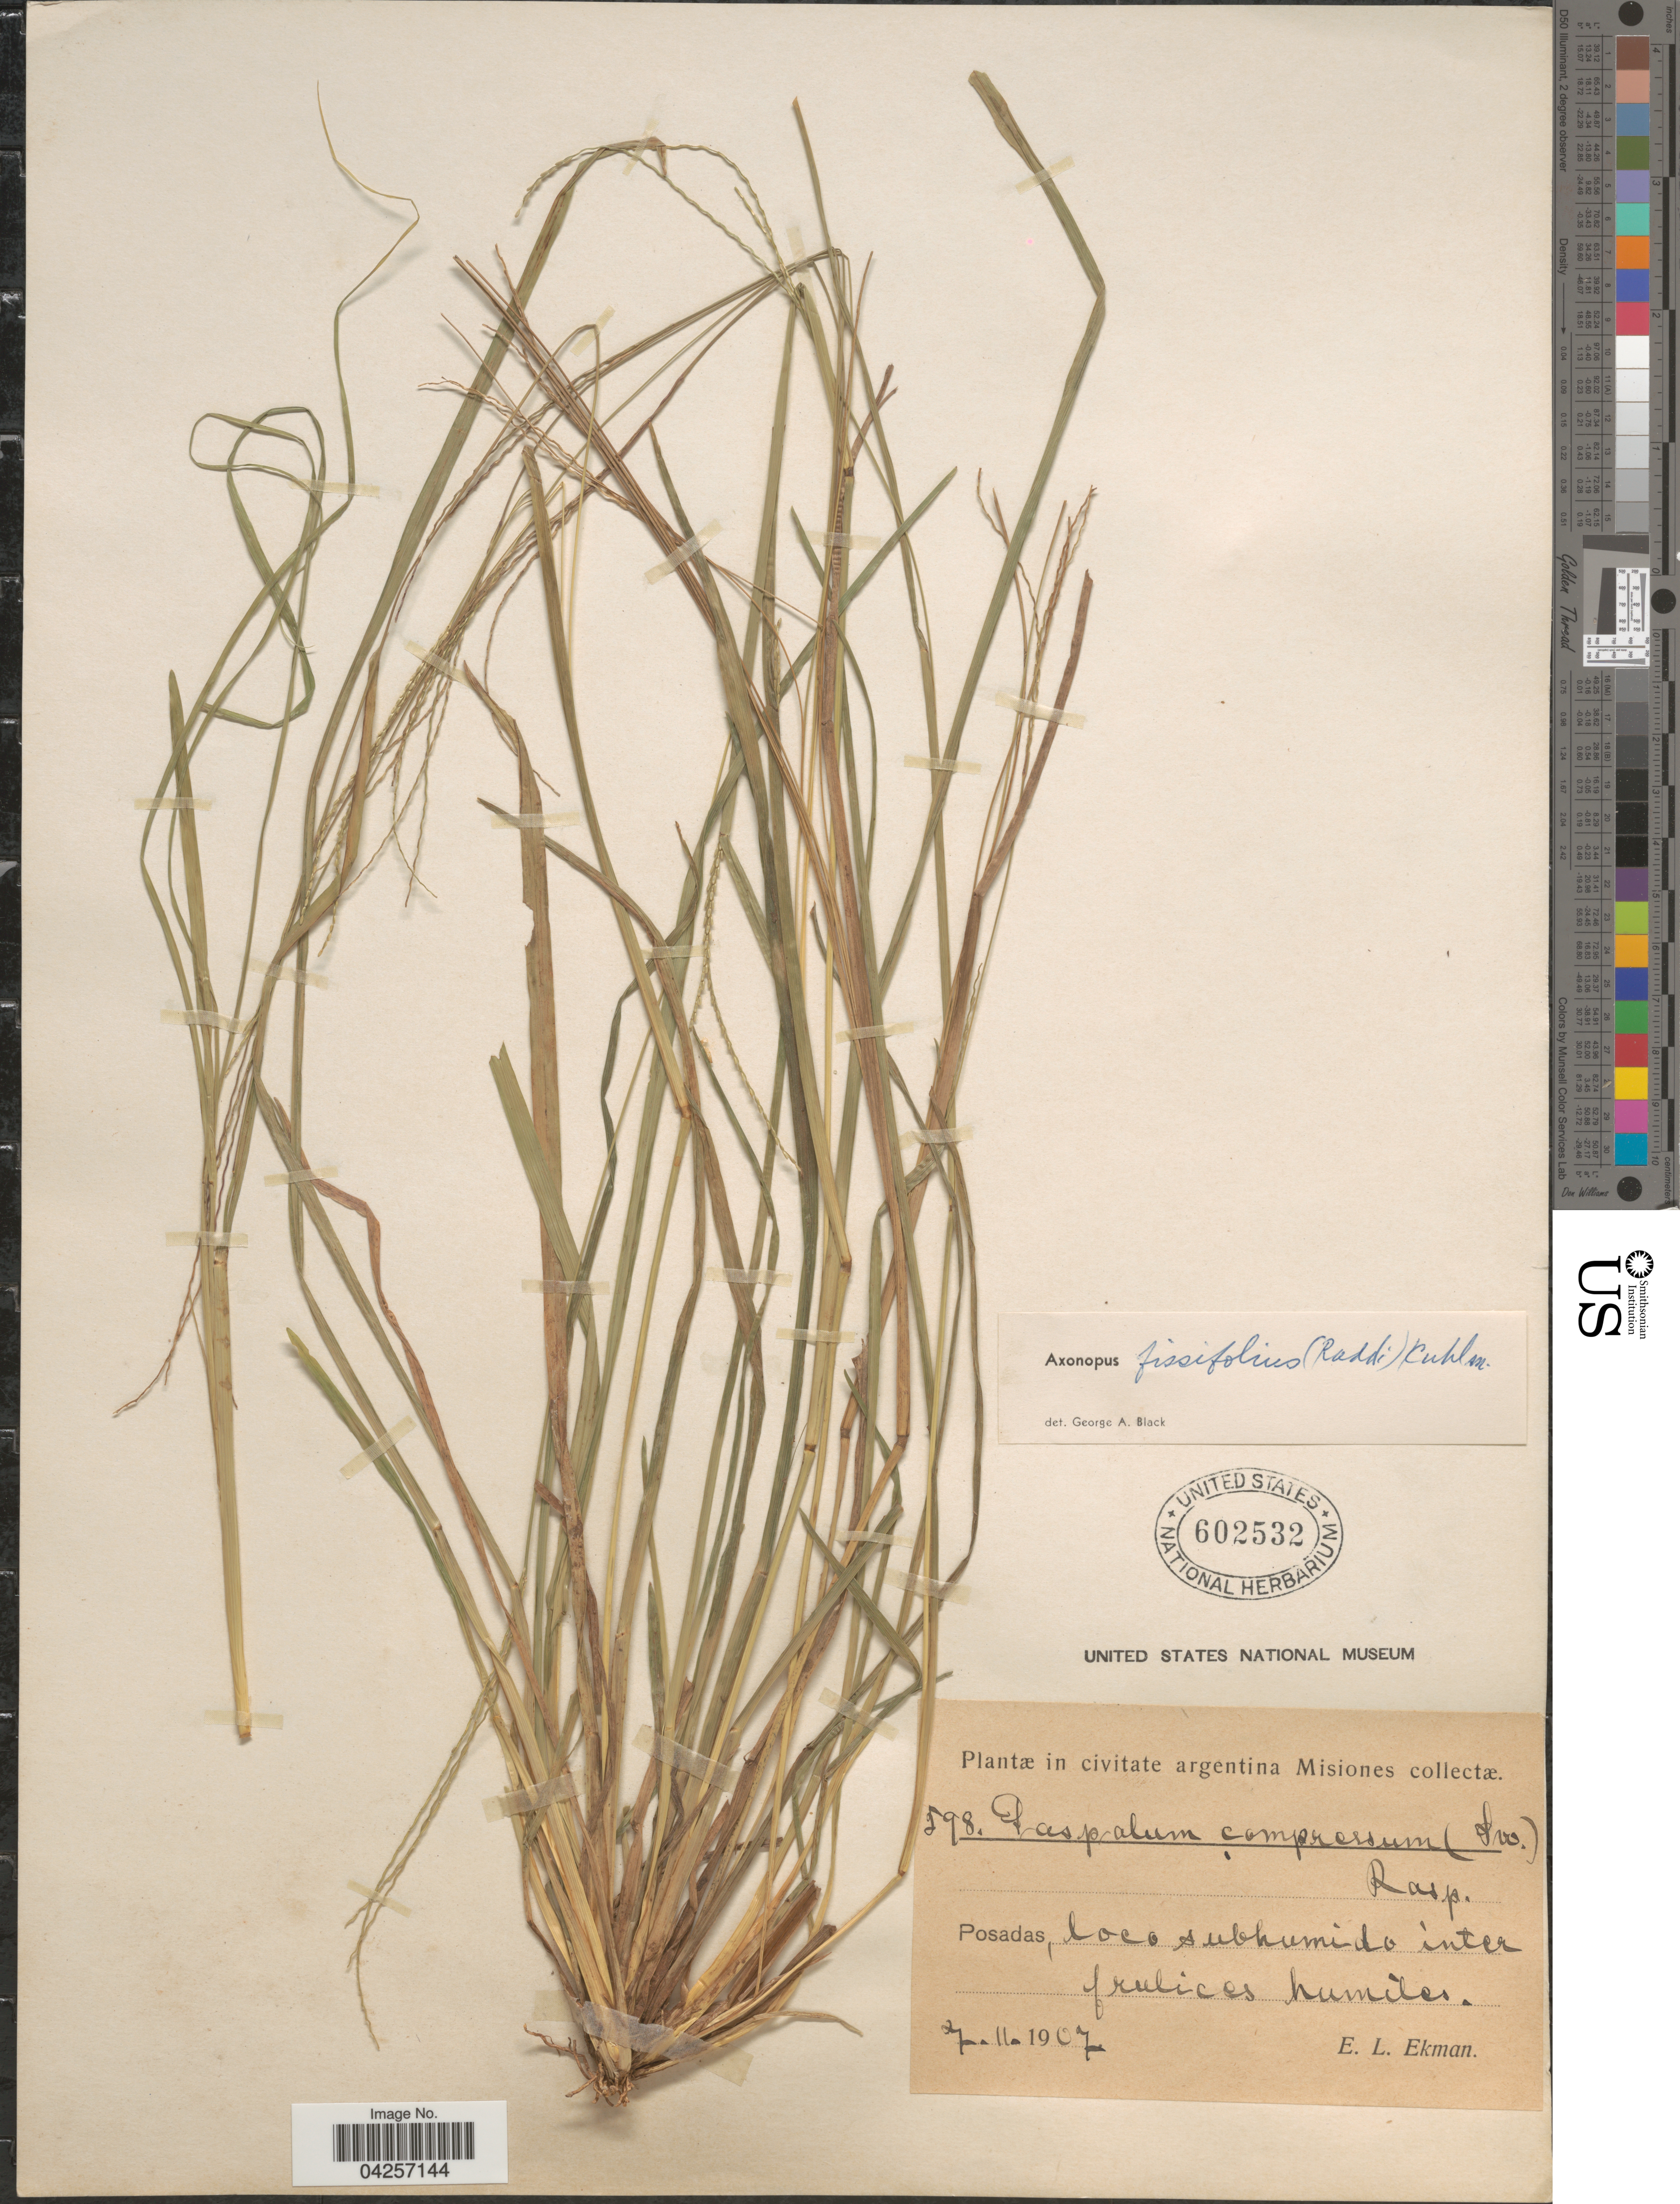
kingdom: Plantae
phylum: Tracheophyta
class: Liliopsida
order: Poales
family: Poaceae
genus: Axonopus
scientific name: Axonopus fissifolius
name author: (Raddi) Kuhlm.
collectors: E. L. Ekman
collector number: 598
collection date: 1907-11-07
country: Argentina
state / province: Misiones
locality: Posadas, loco subhumido inter frutices humides.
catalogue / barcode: US 602532